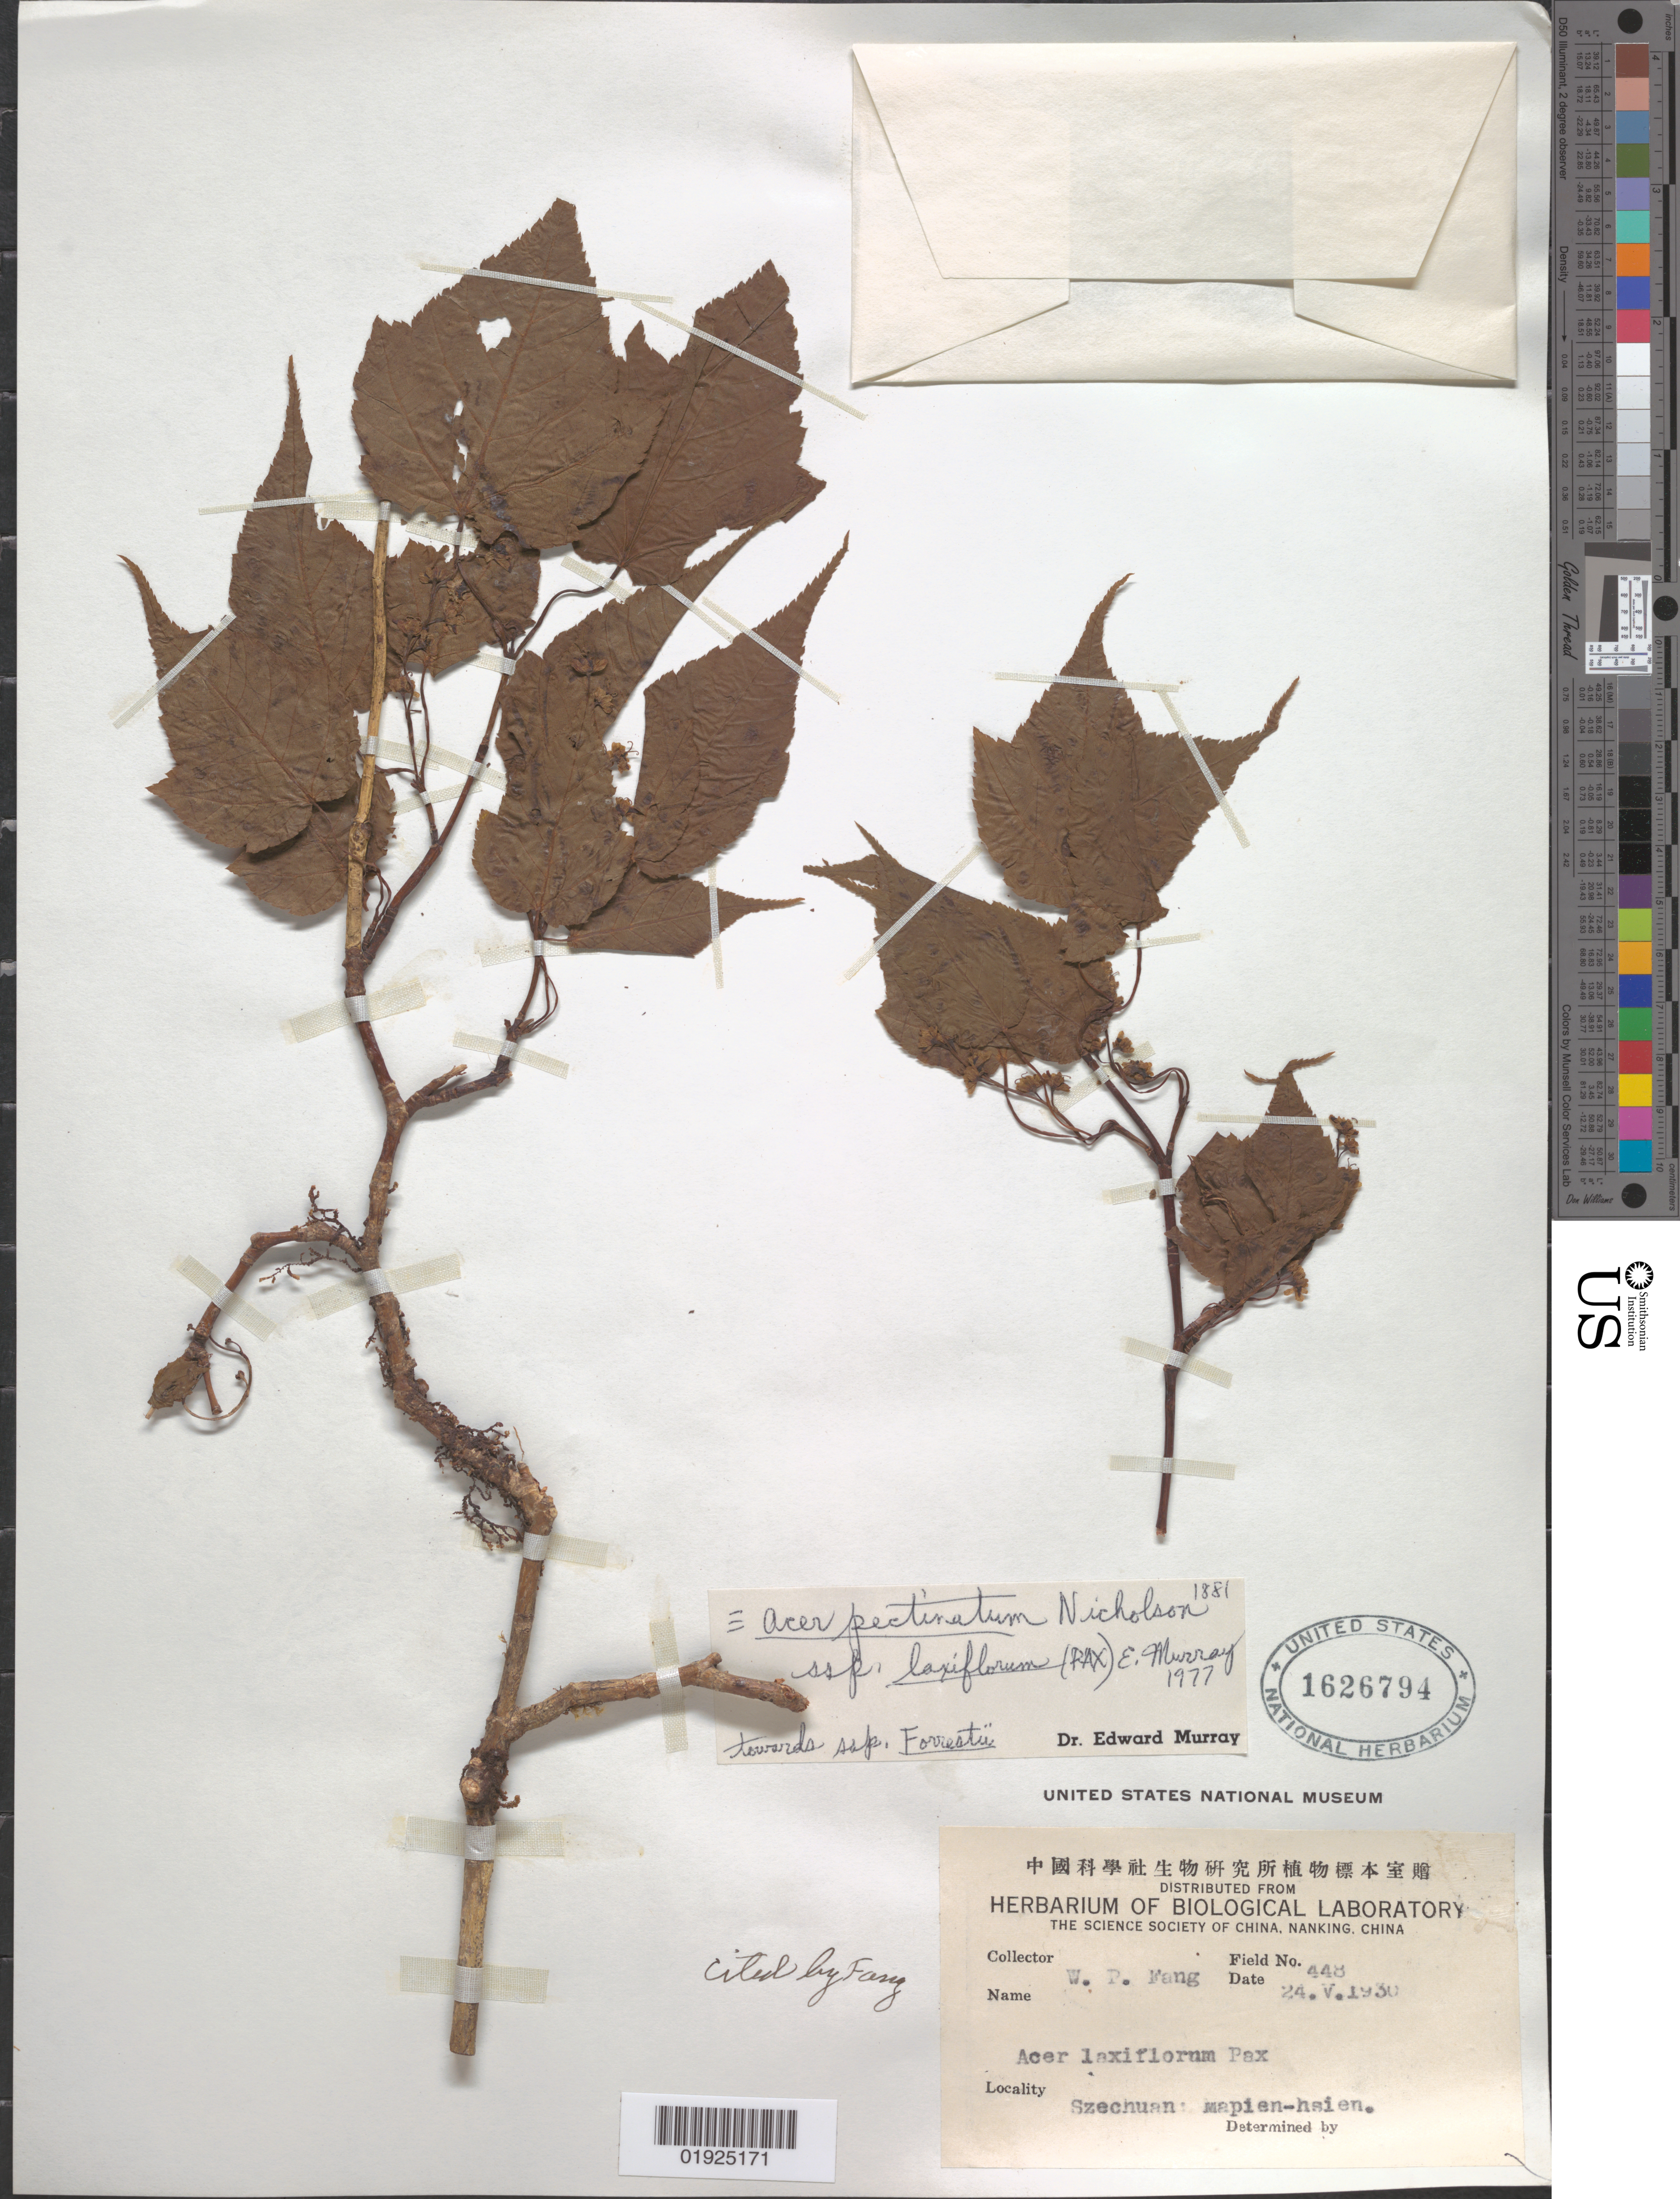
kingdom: Plantae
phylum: Tracheophyta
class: Magnoliopsida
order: Sapindales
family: Sapindaceae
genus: Acer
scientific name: Acer pectinatum subsp. laxiflorum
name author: (Pax) A.E. Murray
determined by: Murray, Edward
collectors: W. P. Fang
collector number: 448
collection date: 1930-05-24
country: China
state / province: Sichuan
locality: Szechuan [Sichuan], Mapien-hsien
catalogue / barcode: US 1626794